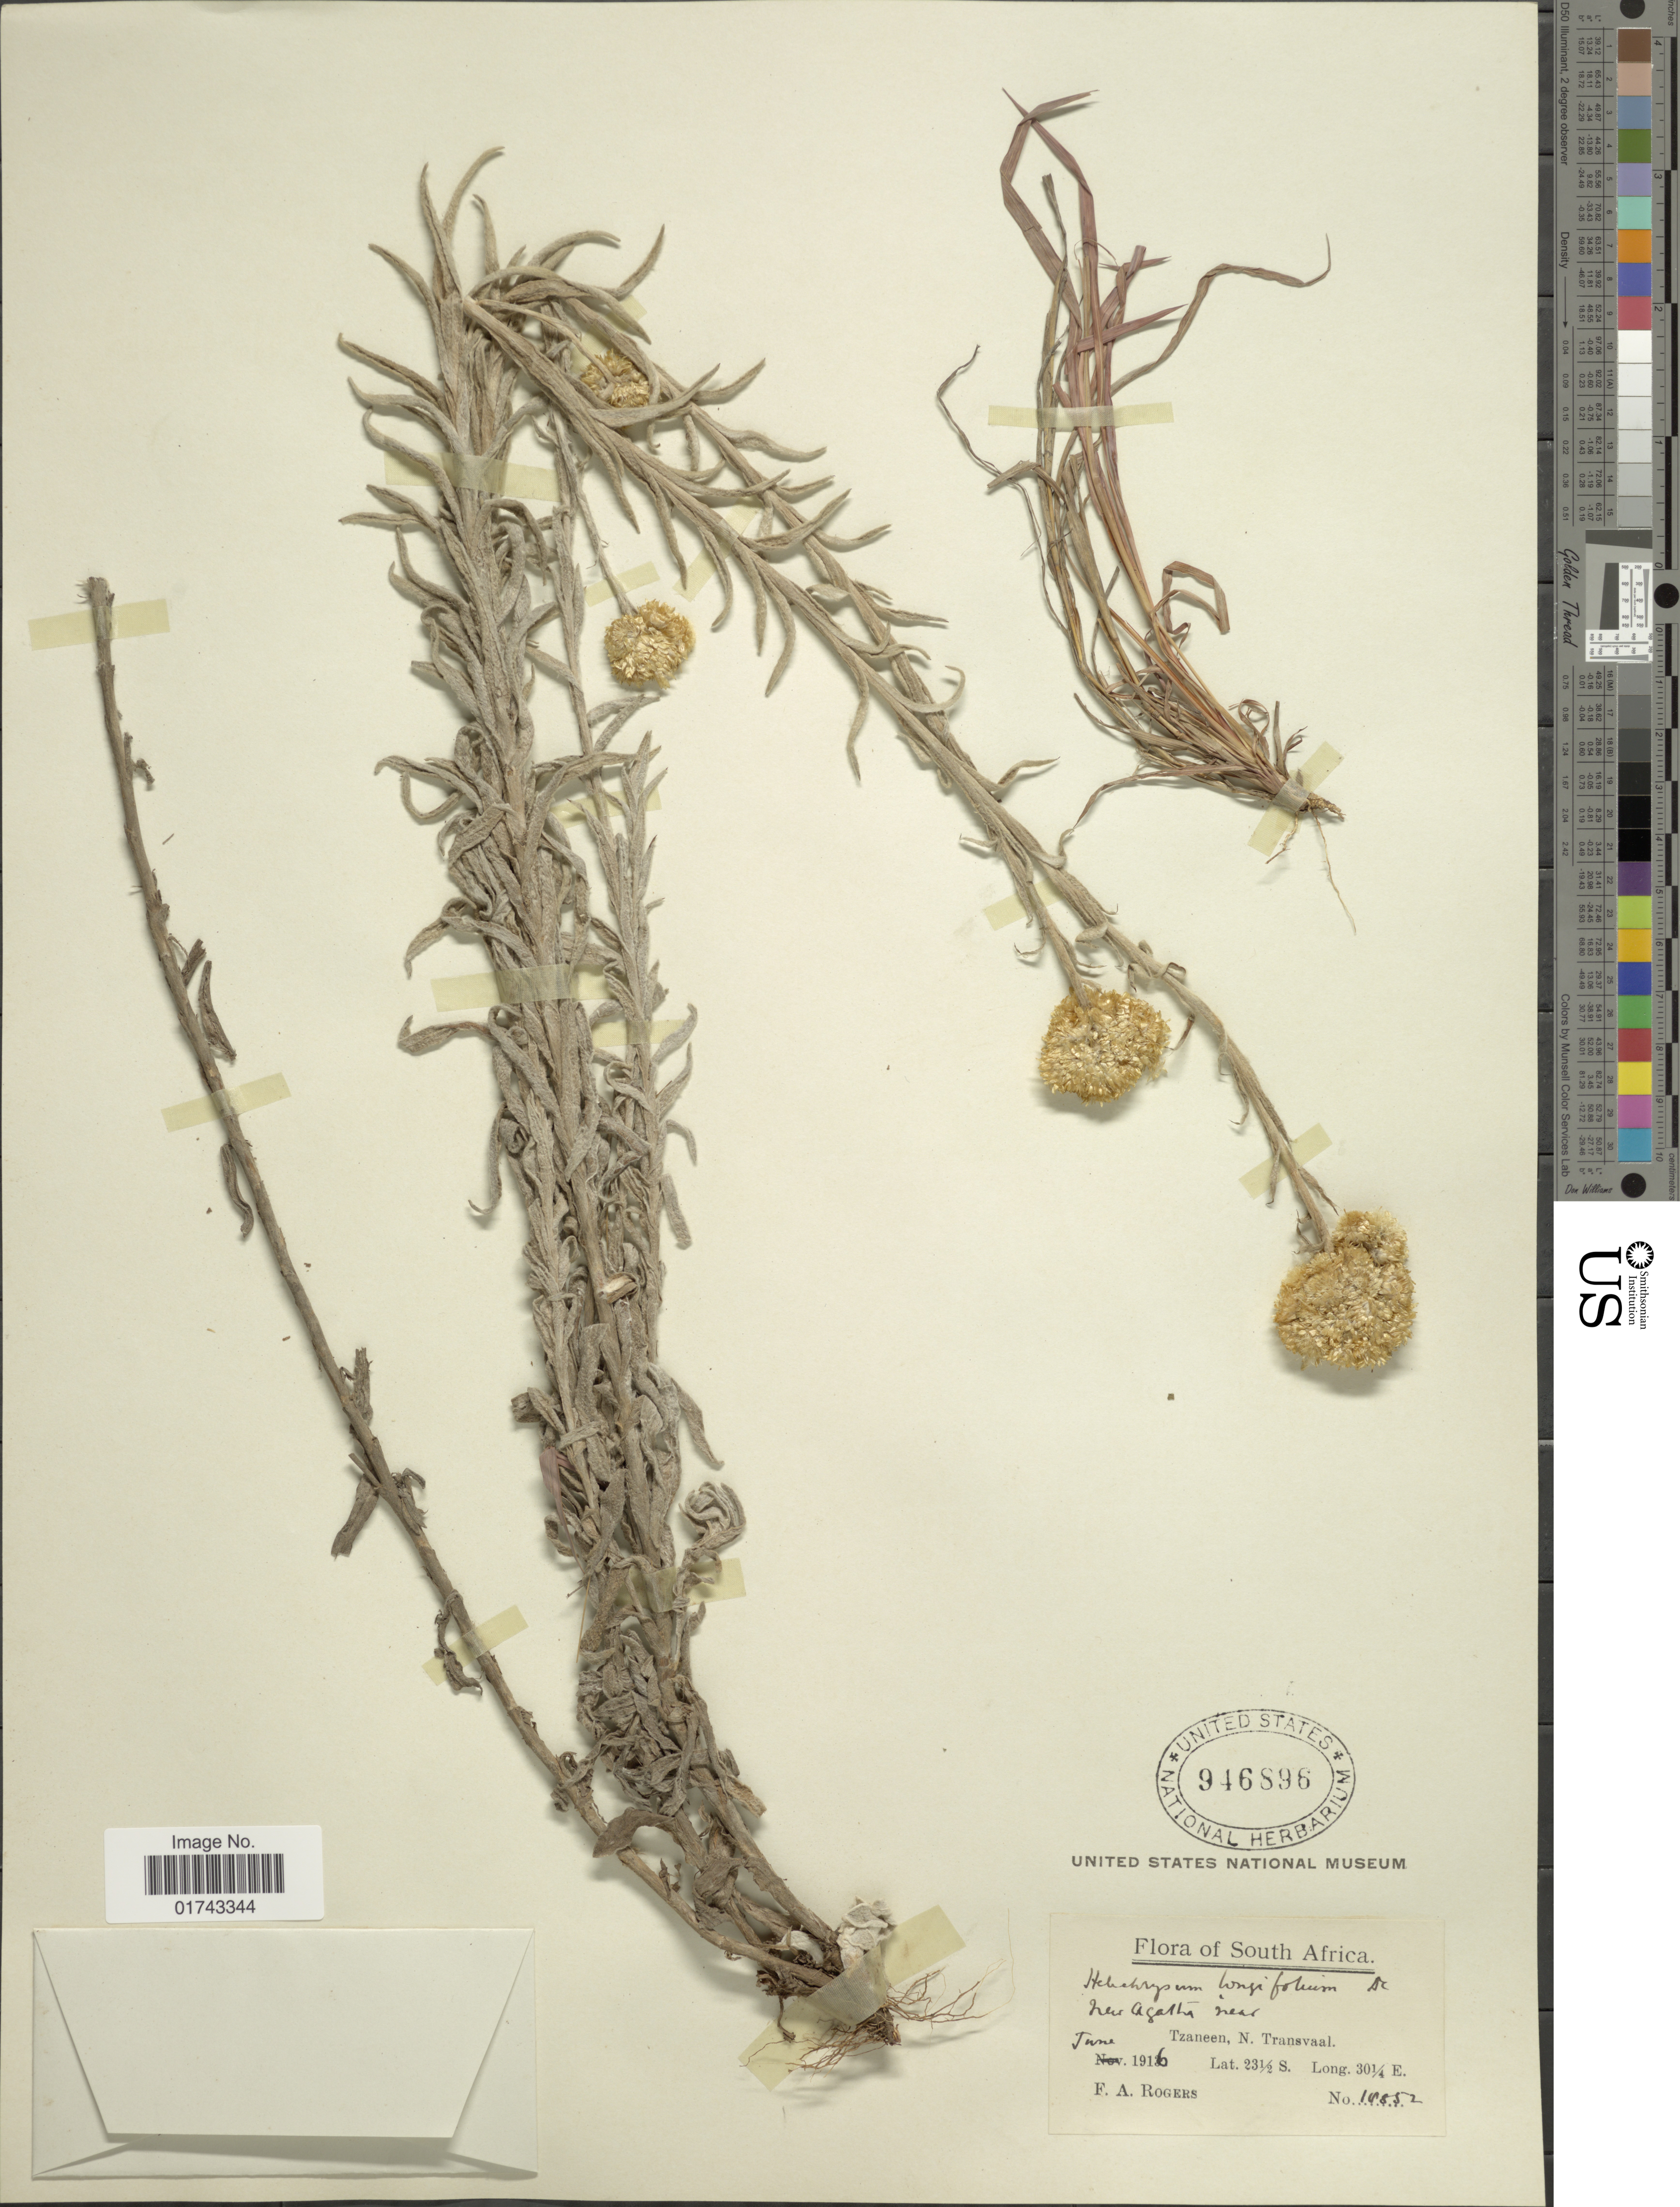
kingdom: Plantae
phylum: Tracheophyta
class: Magnoliopsida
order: Asterales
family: Asteraceae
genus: Helichrysum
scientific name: Helichrysum longifolium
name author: DC.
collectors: F. A. Rogers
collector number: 14852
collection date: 1916-06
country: South Africa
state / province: Limpopo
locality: New Agatha near Tzaneen, N. Transvaal.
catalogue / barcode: US 946896